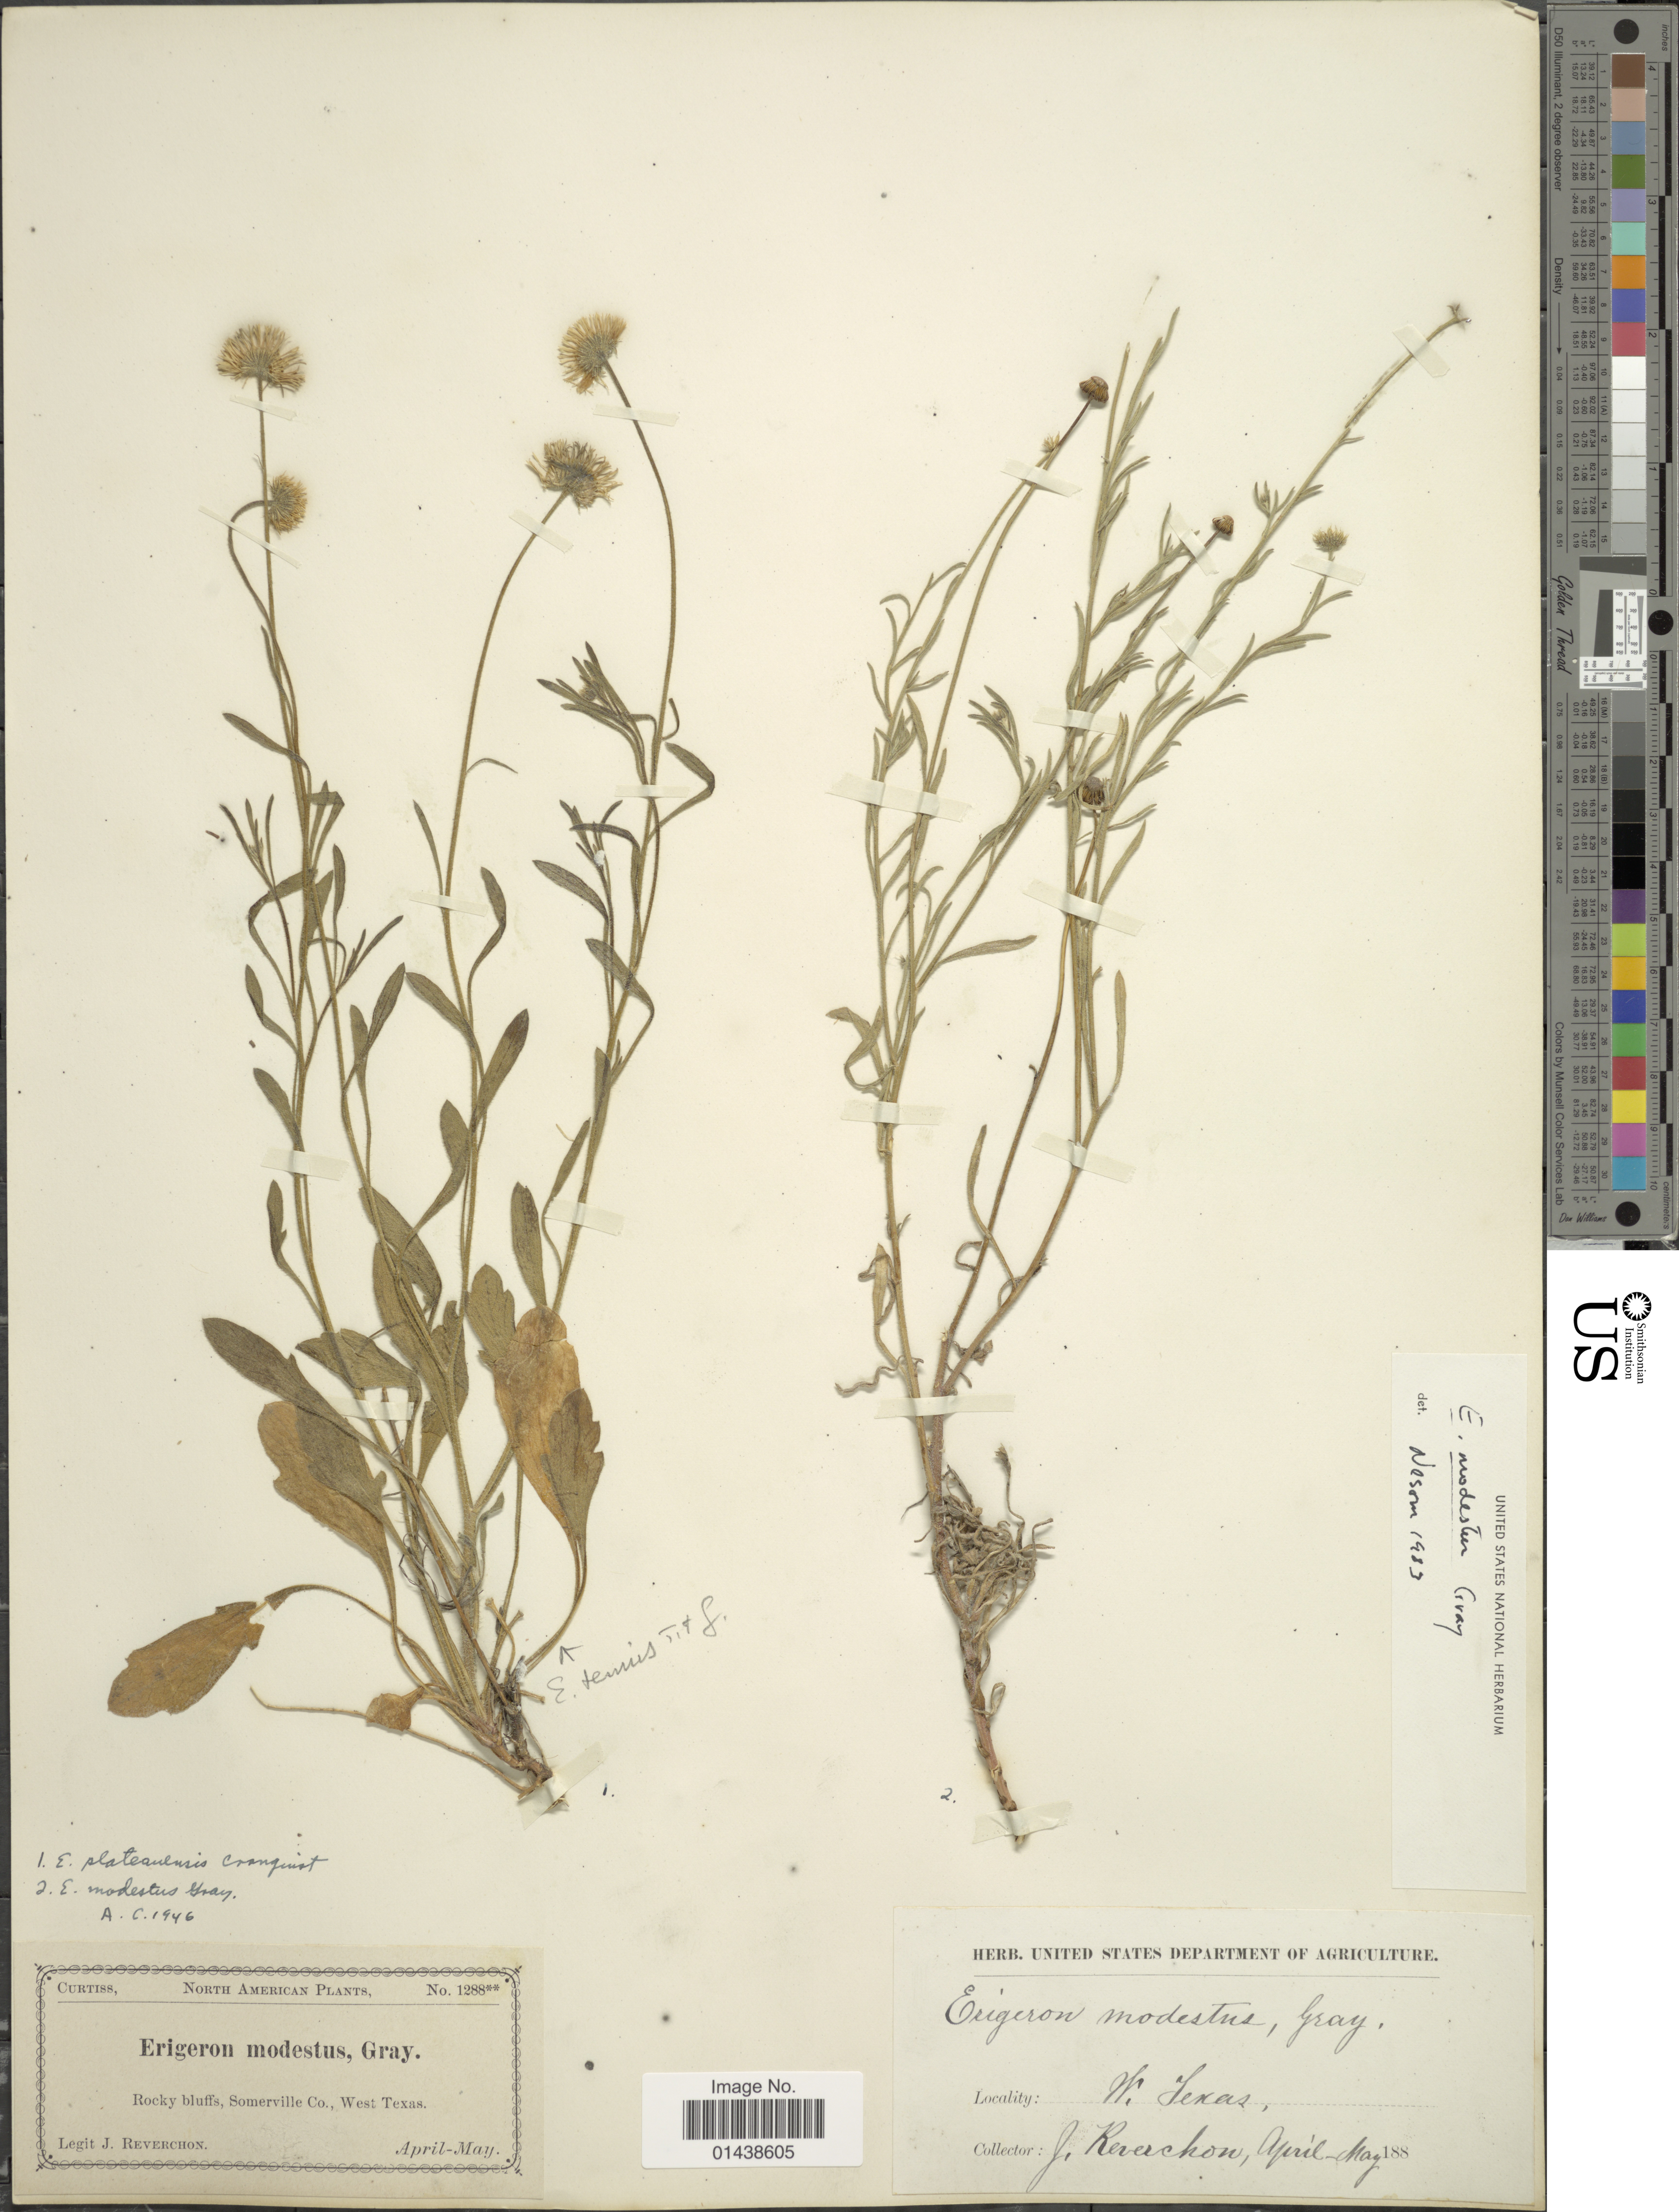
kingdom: Plantae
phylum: Tracheophyta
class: Magnoliopsida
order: Asterales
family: Asteraceae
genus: Erigeron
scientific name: Erigeron modestus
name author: A. Gray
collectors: J. Reverchon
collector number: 1288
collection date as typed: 188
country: United States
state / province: Texas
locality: Somerville Co., West Texas